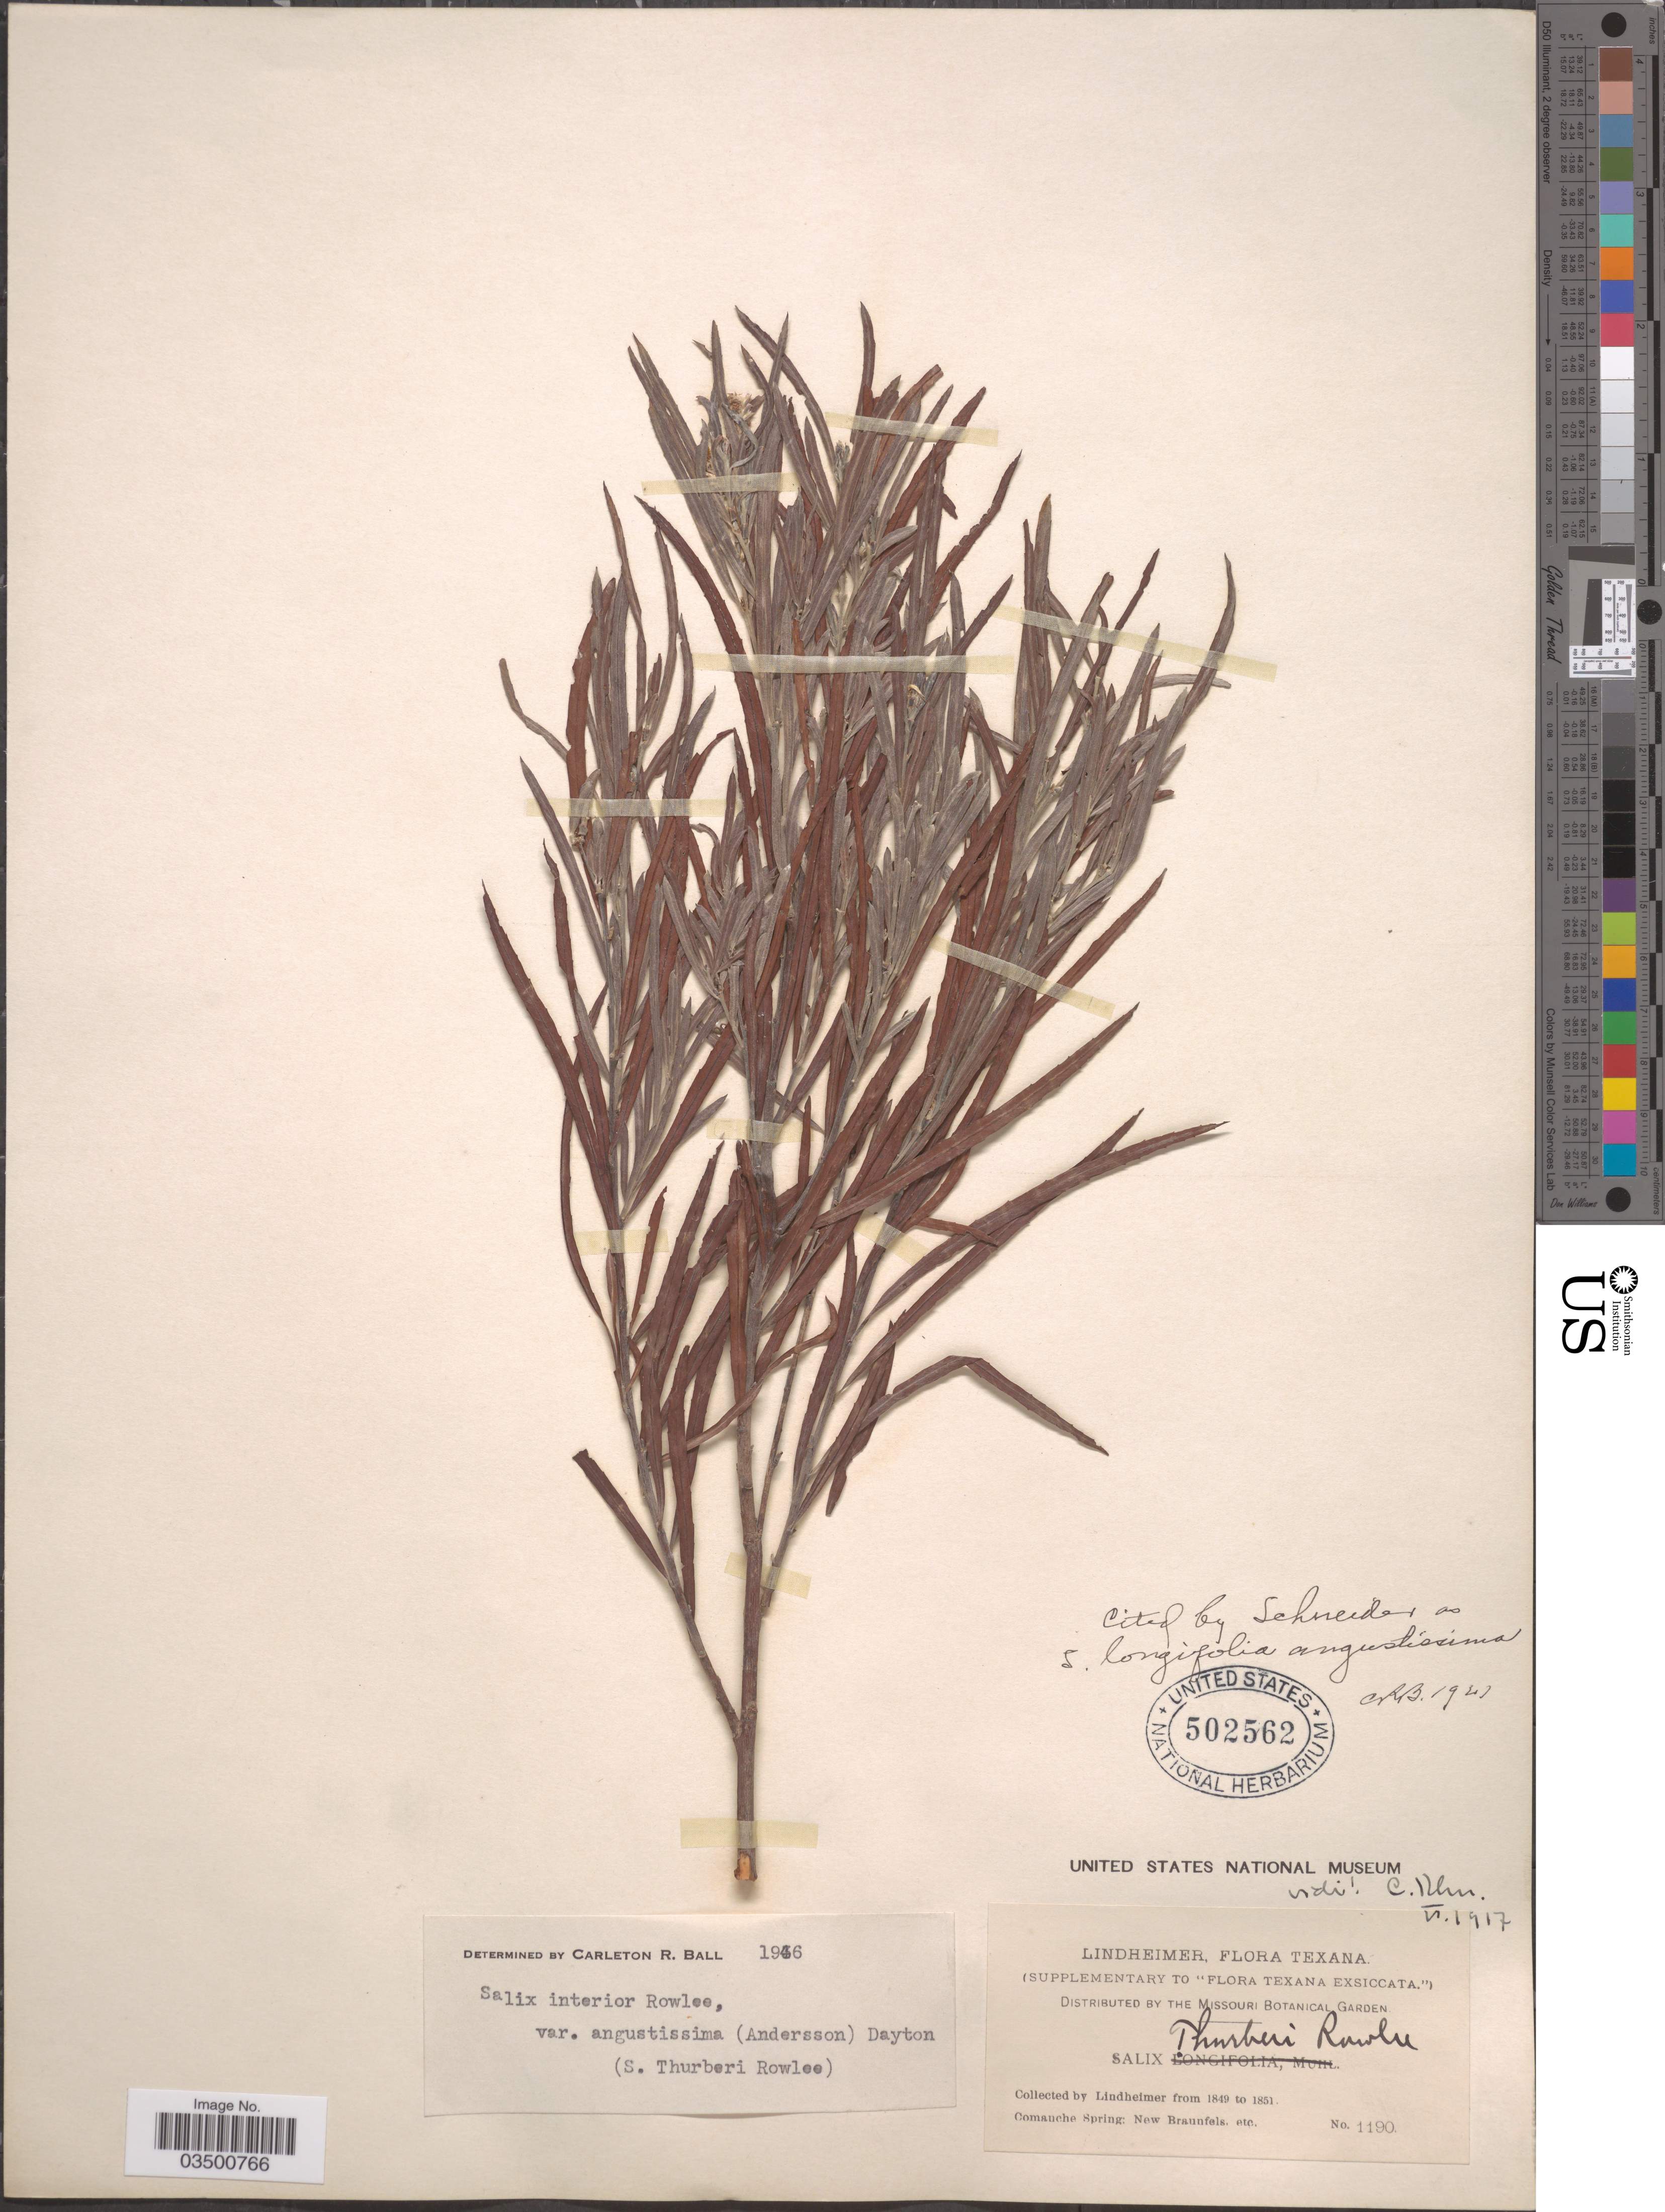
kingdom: Plantae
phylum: Tracheophyta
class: Magnoliopsida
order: Malpighiales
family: Salicaceae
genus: Salix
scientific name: Salix interior var. angustissima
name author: (Andersson) Dayton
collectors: -. Lindheimer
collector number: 1190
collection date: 1849/1851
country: United States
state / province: Texas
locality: Comanche Spring: New Braunfels, etc.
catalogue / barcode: US 502562